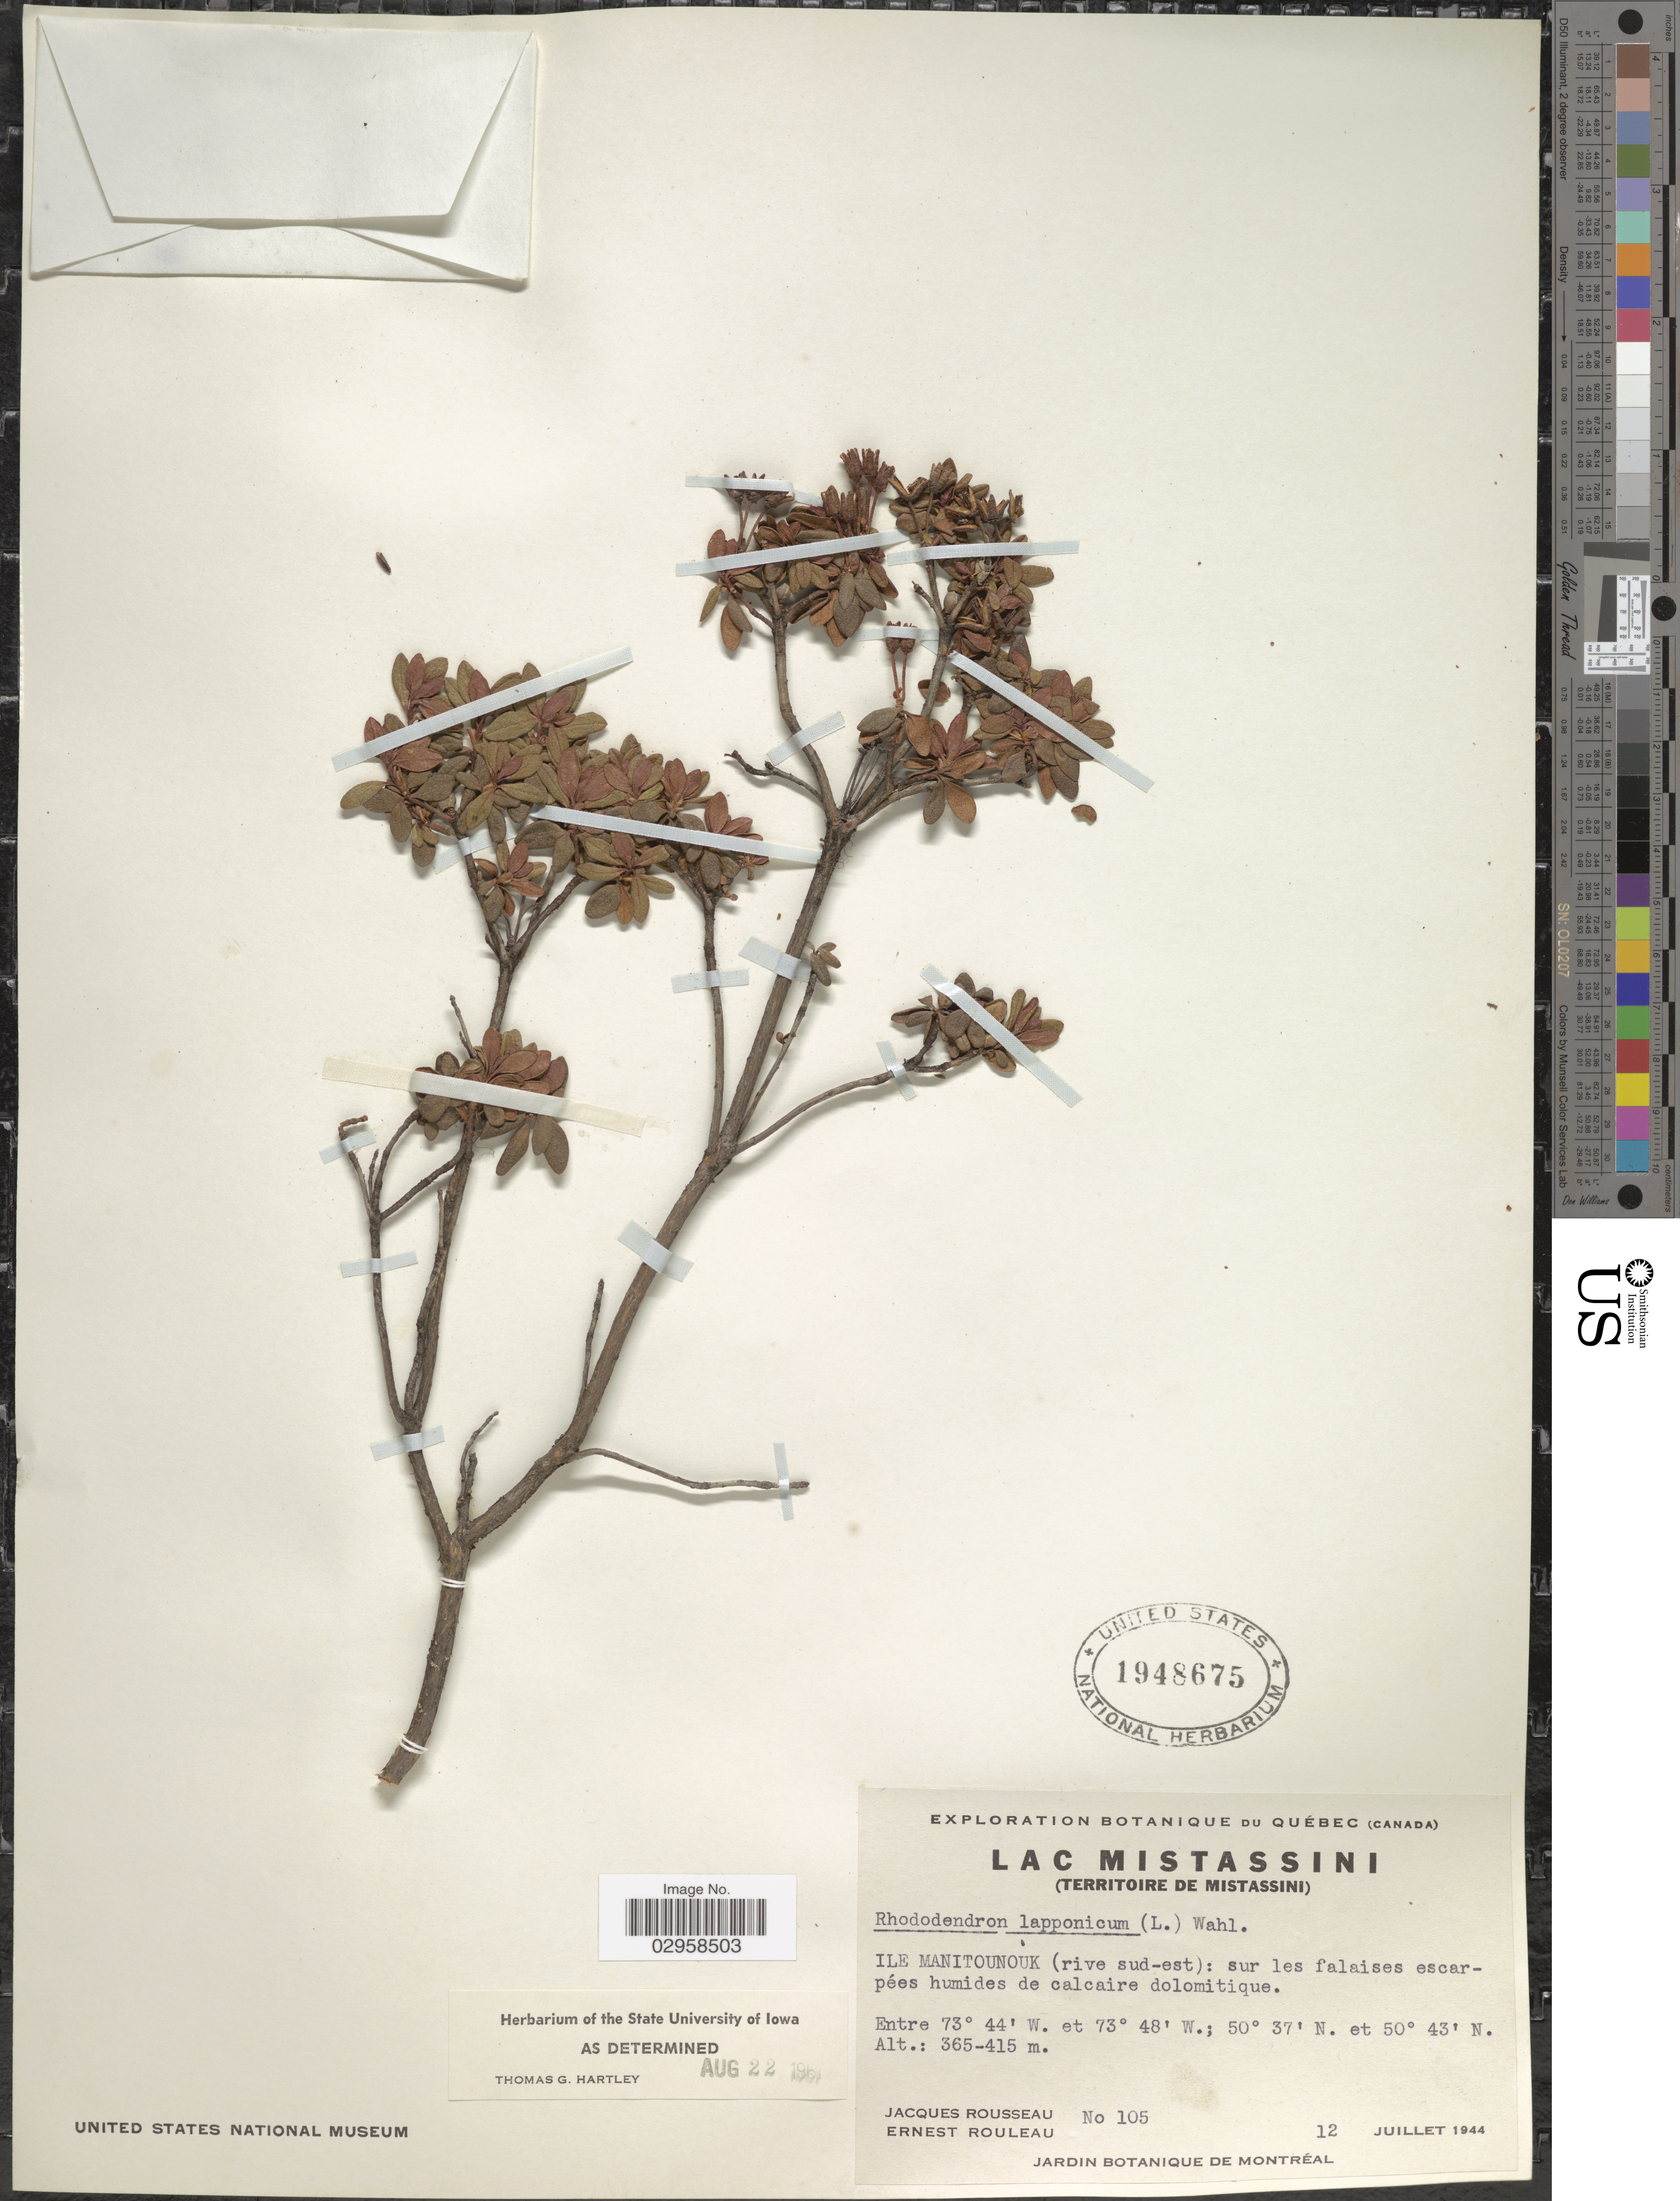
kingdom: Plantae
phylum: Tracheophyta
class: Magnoliopsida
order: Ericales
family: Ericaceae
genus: Rhododendron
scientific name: Rhododendron lapponicum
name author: (L.) Wahlenb.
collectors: J. Rousseau & E. Rouleau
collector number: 105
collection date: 1944-07-12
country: Canada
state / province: Quebec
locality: Lac Mistassini (Territoire de Mistassini). Ile Manitounouk (rive sud-est): sur les falaises escarpées humides de calcaire dolomitique.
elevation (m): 365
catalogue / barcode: US 1948675